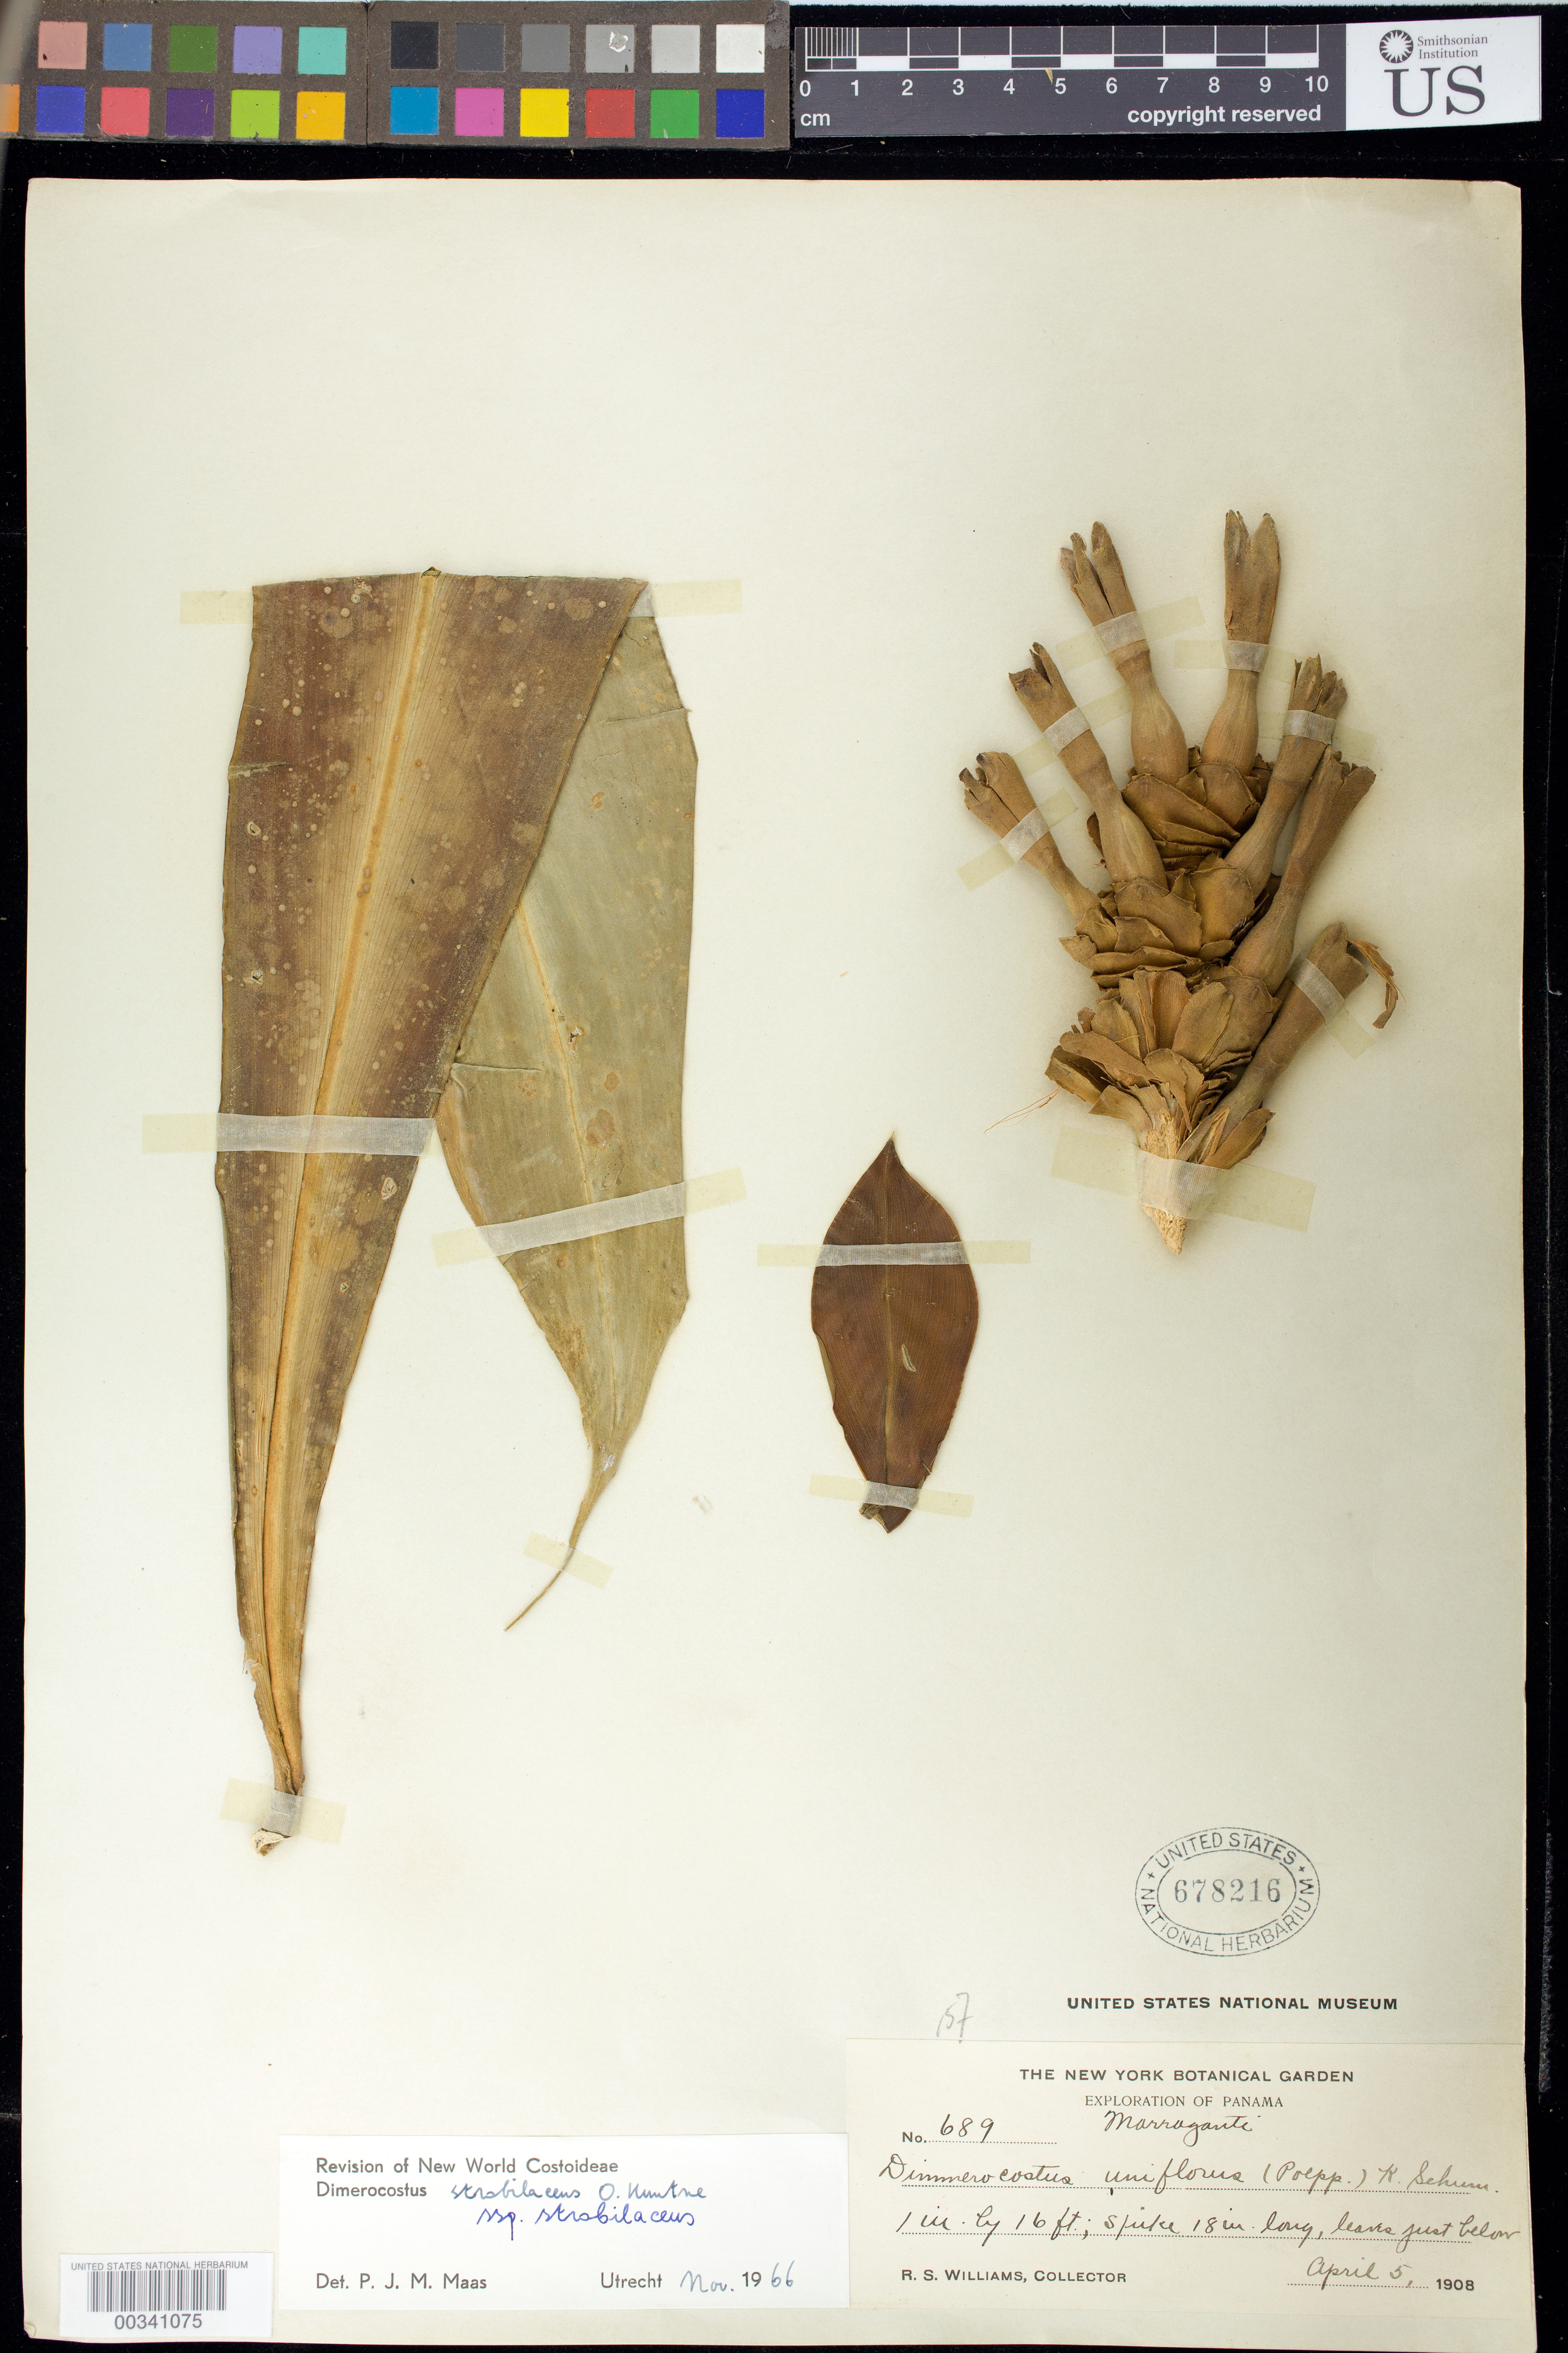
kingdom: Plantae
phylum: Tracheophyta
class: Liliopsida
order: Zingiberales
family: Costaceae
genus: Dimerocostus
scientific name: Dimerocostus strobilaceus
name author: Kuntze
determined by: Maas, Paul J. M.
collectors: R. S. Williams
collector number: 689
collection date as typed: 05 Apr 1908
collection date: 1908-04-05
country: Panama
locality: Marraganti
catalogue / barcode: US 678216